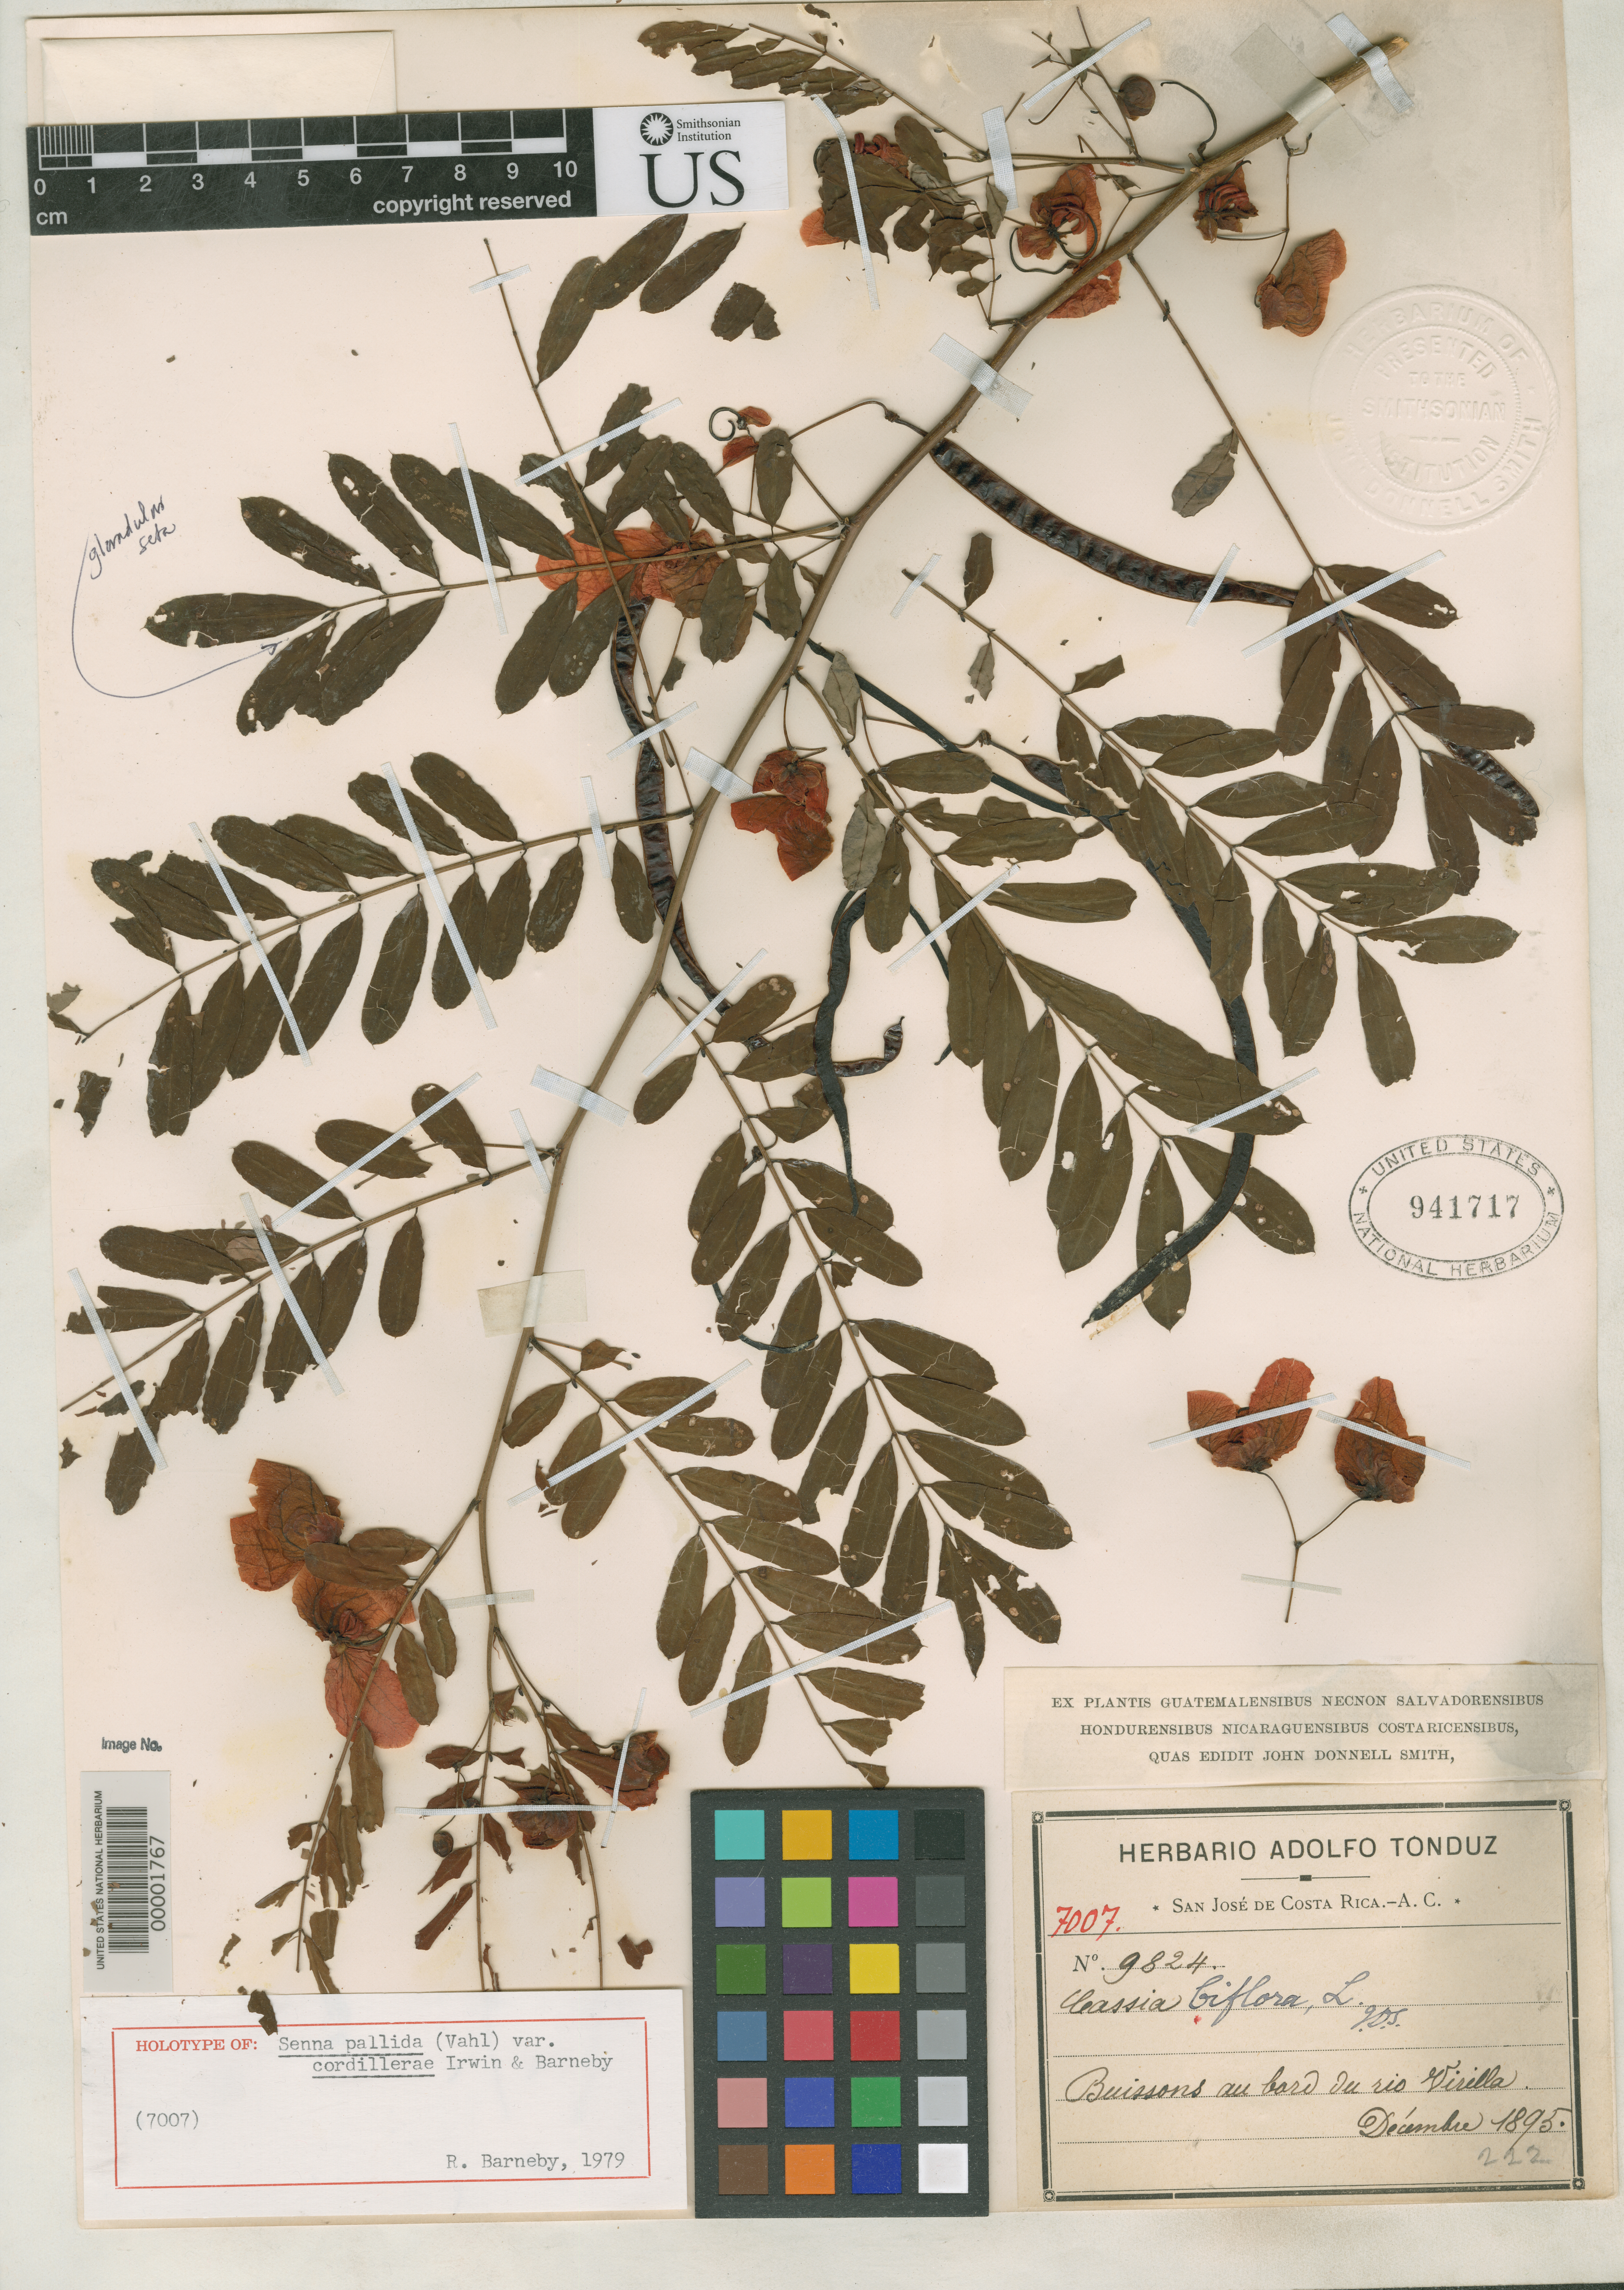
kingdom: Plantae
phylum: Tracheophyta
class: Magnoliopsida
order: Fabales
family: Fabaceae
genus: Senna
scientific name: Senna pallida var. cordillerae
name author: H.S. Irwin & Barneby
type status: Holotype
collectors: A. Tonduz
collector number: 7007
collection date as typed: Dec 1895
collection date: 1895-12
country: Costa Rica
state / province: San José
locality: Rio Virilla.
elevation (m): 1100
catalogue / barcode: US 941717